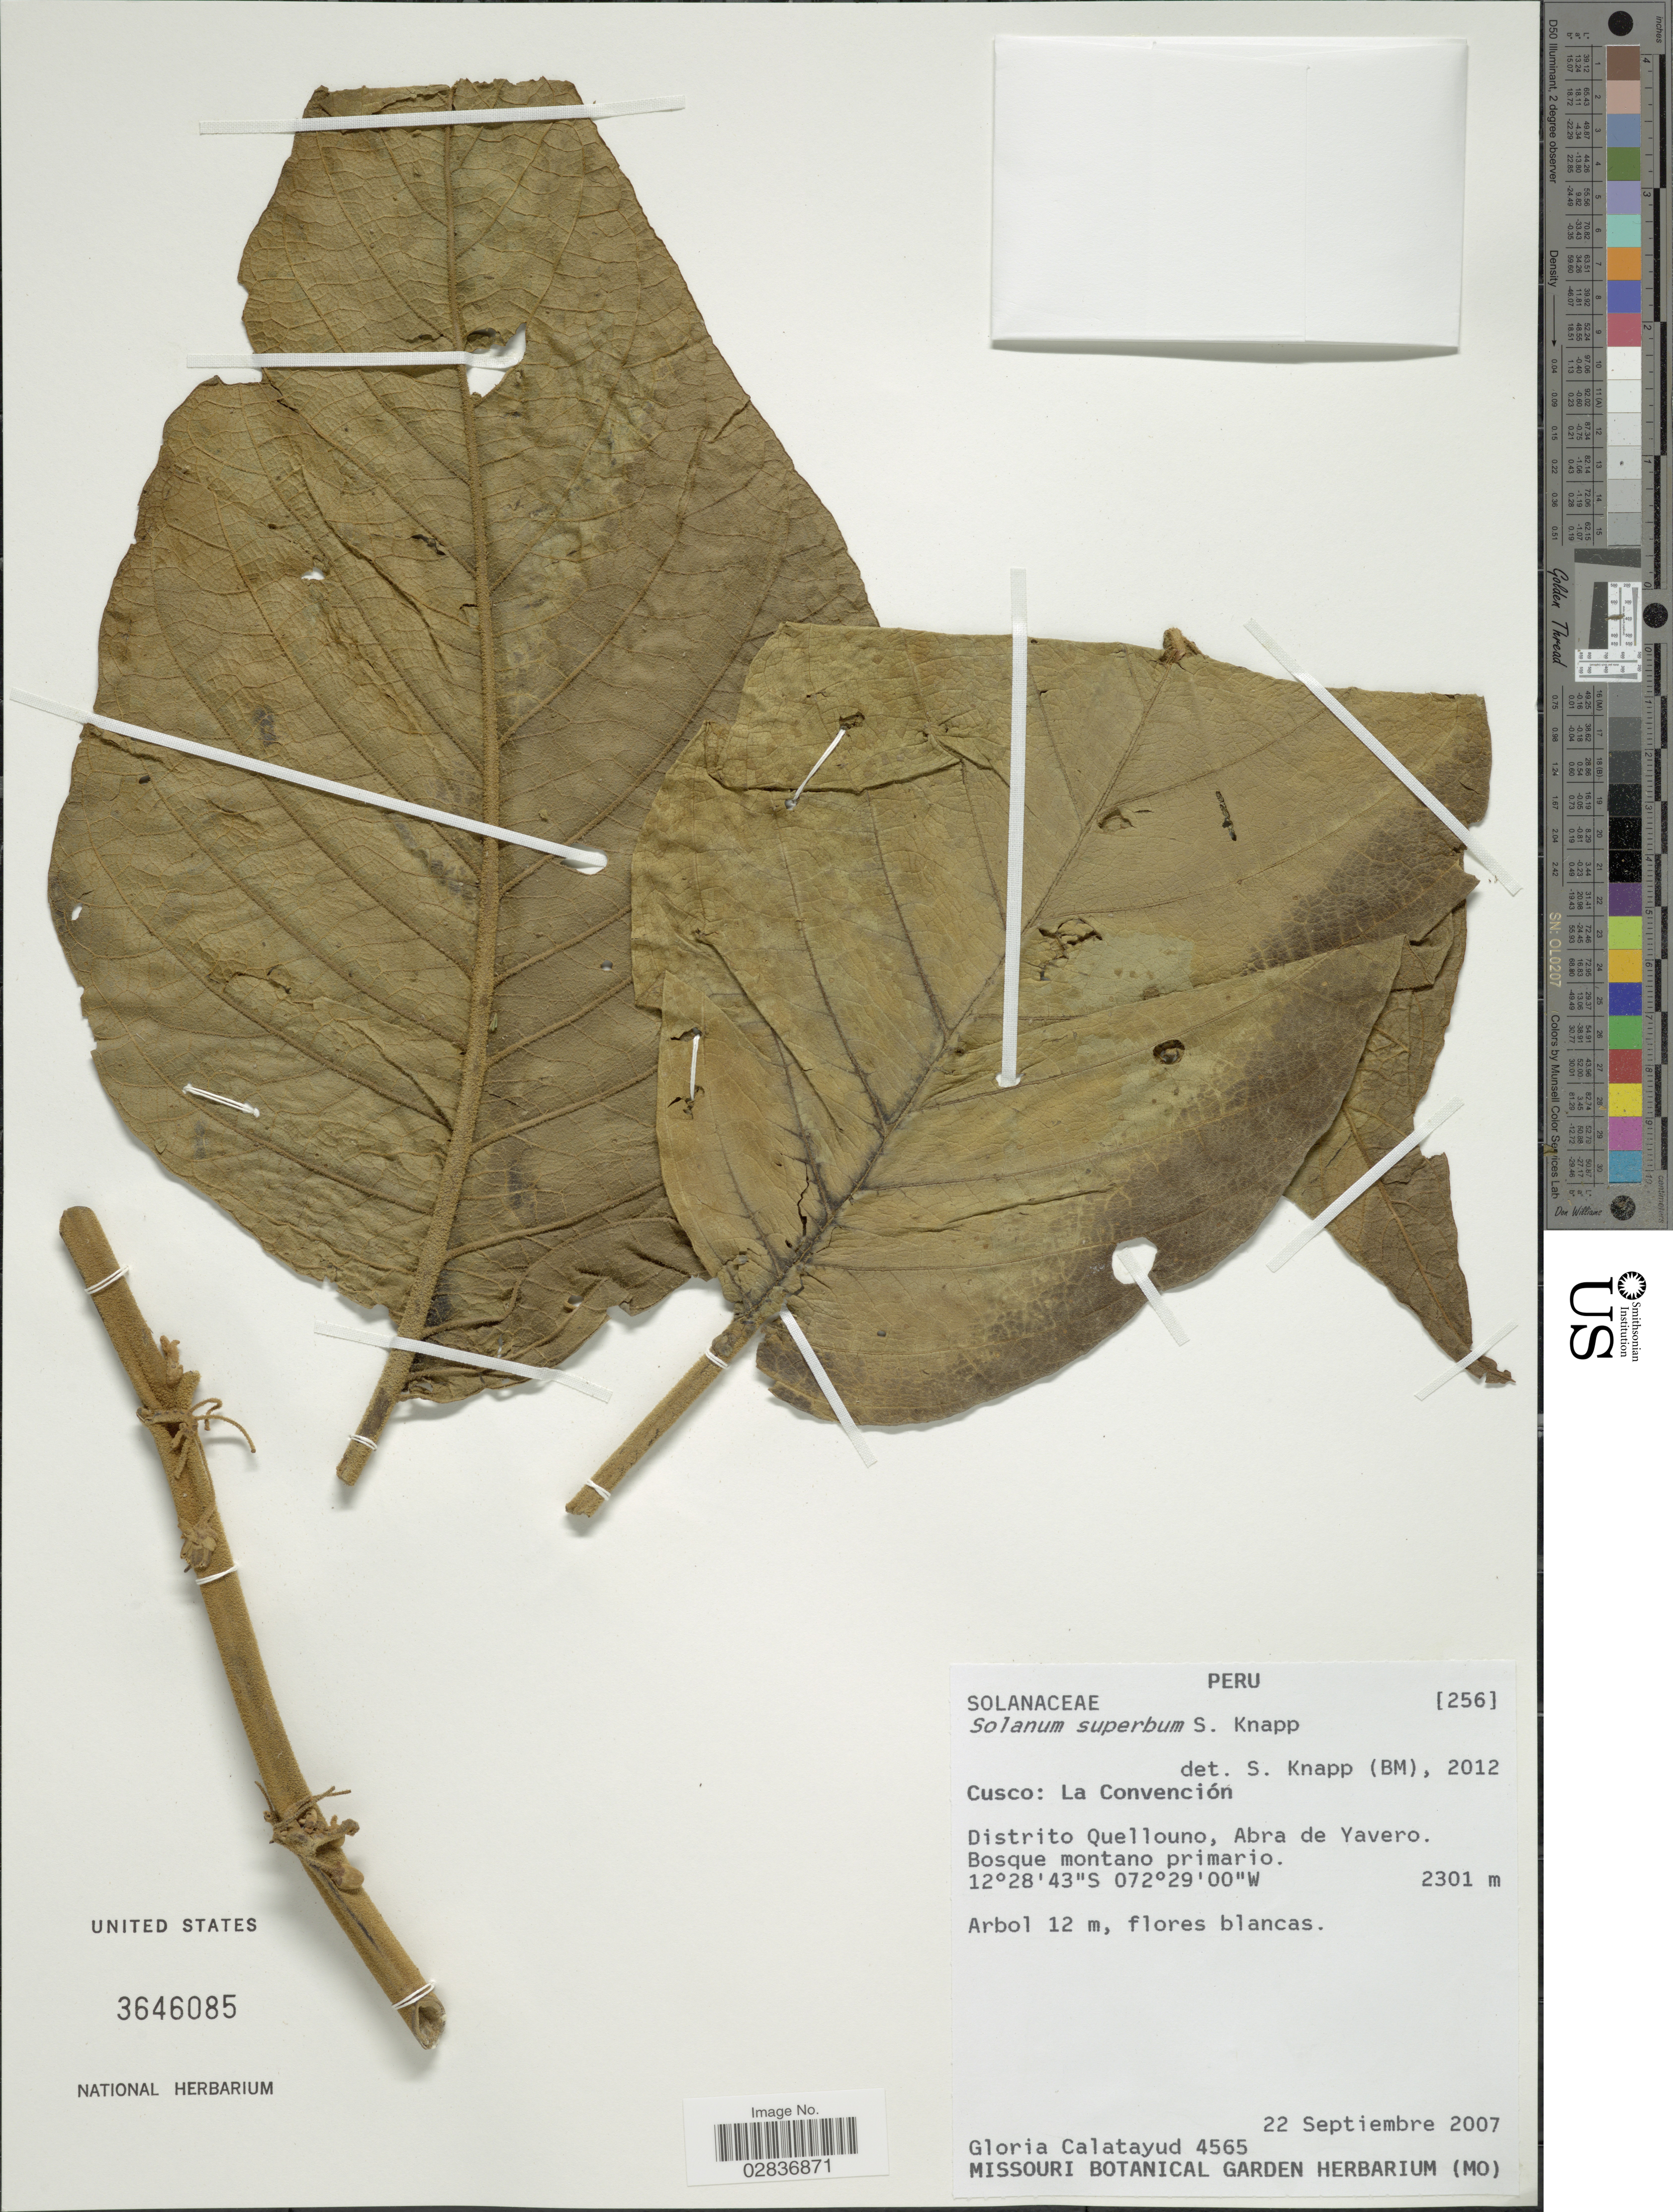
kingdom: Plantae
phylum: Tracheophyta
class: Magnoliopsida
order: Solanales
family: Solanaceae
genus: Solanum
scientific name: Solanum superbum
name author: S. Knapp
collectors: G. Calatayud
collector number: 4565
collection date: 2007-09-22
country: Peru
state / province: Cusco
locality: La Convención, Distrito Quellouno, Abra de Yavero.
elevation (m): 2301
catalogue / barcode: US 3646085